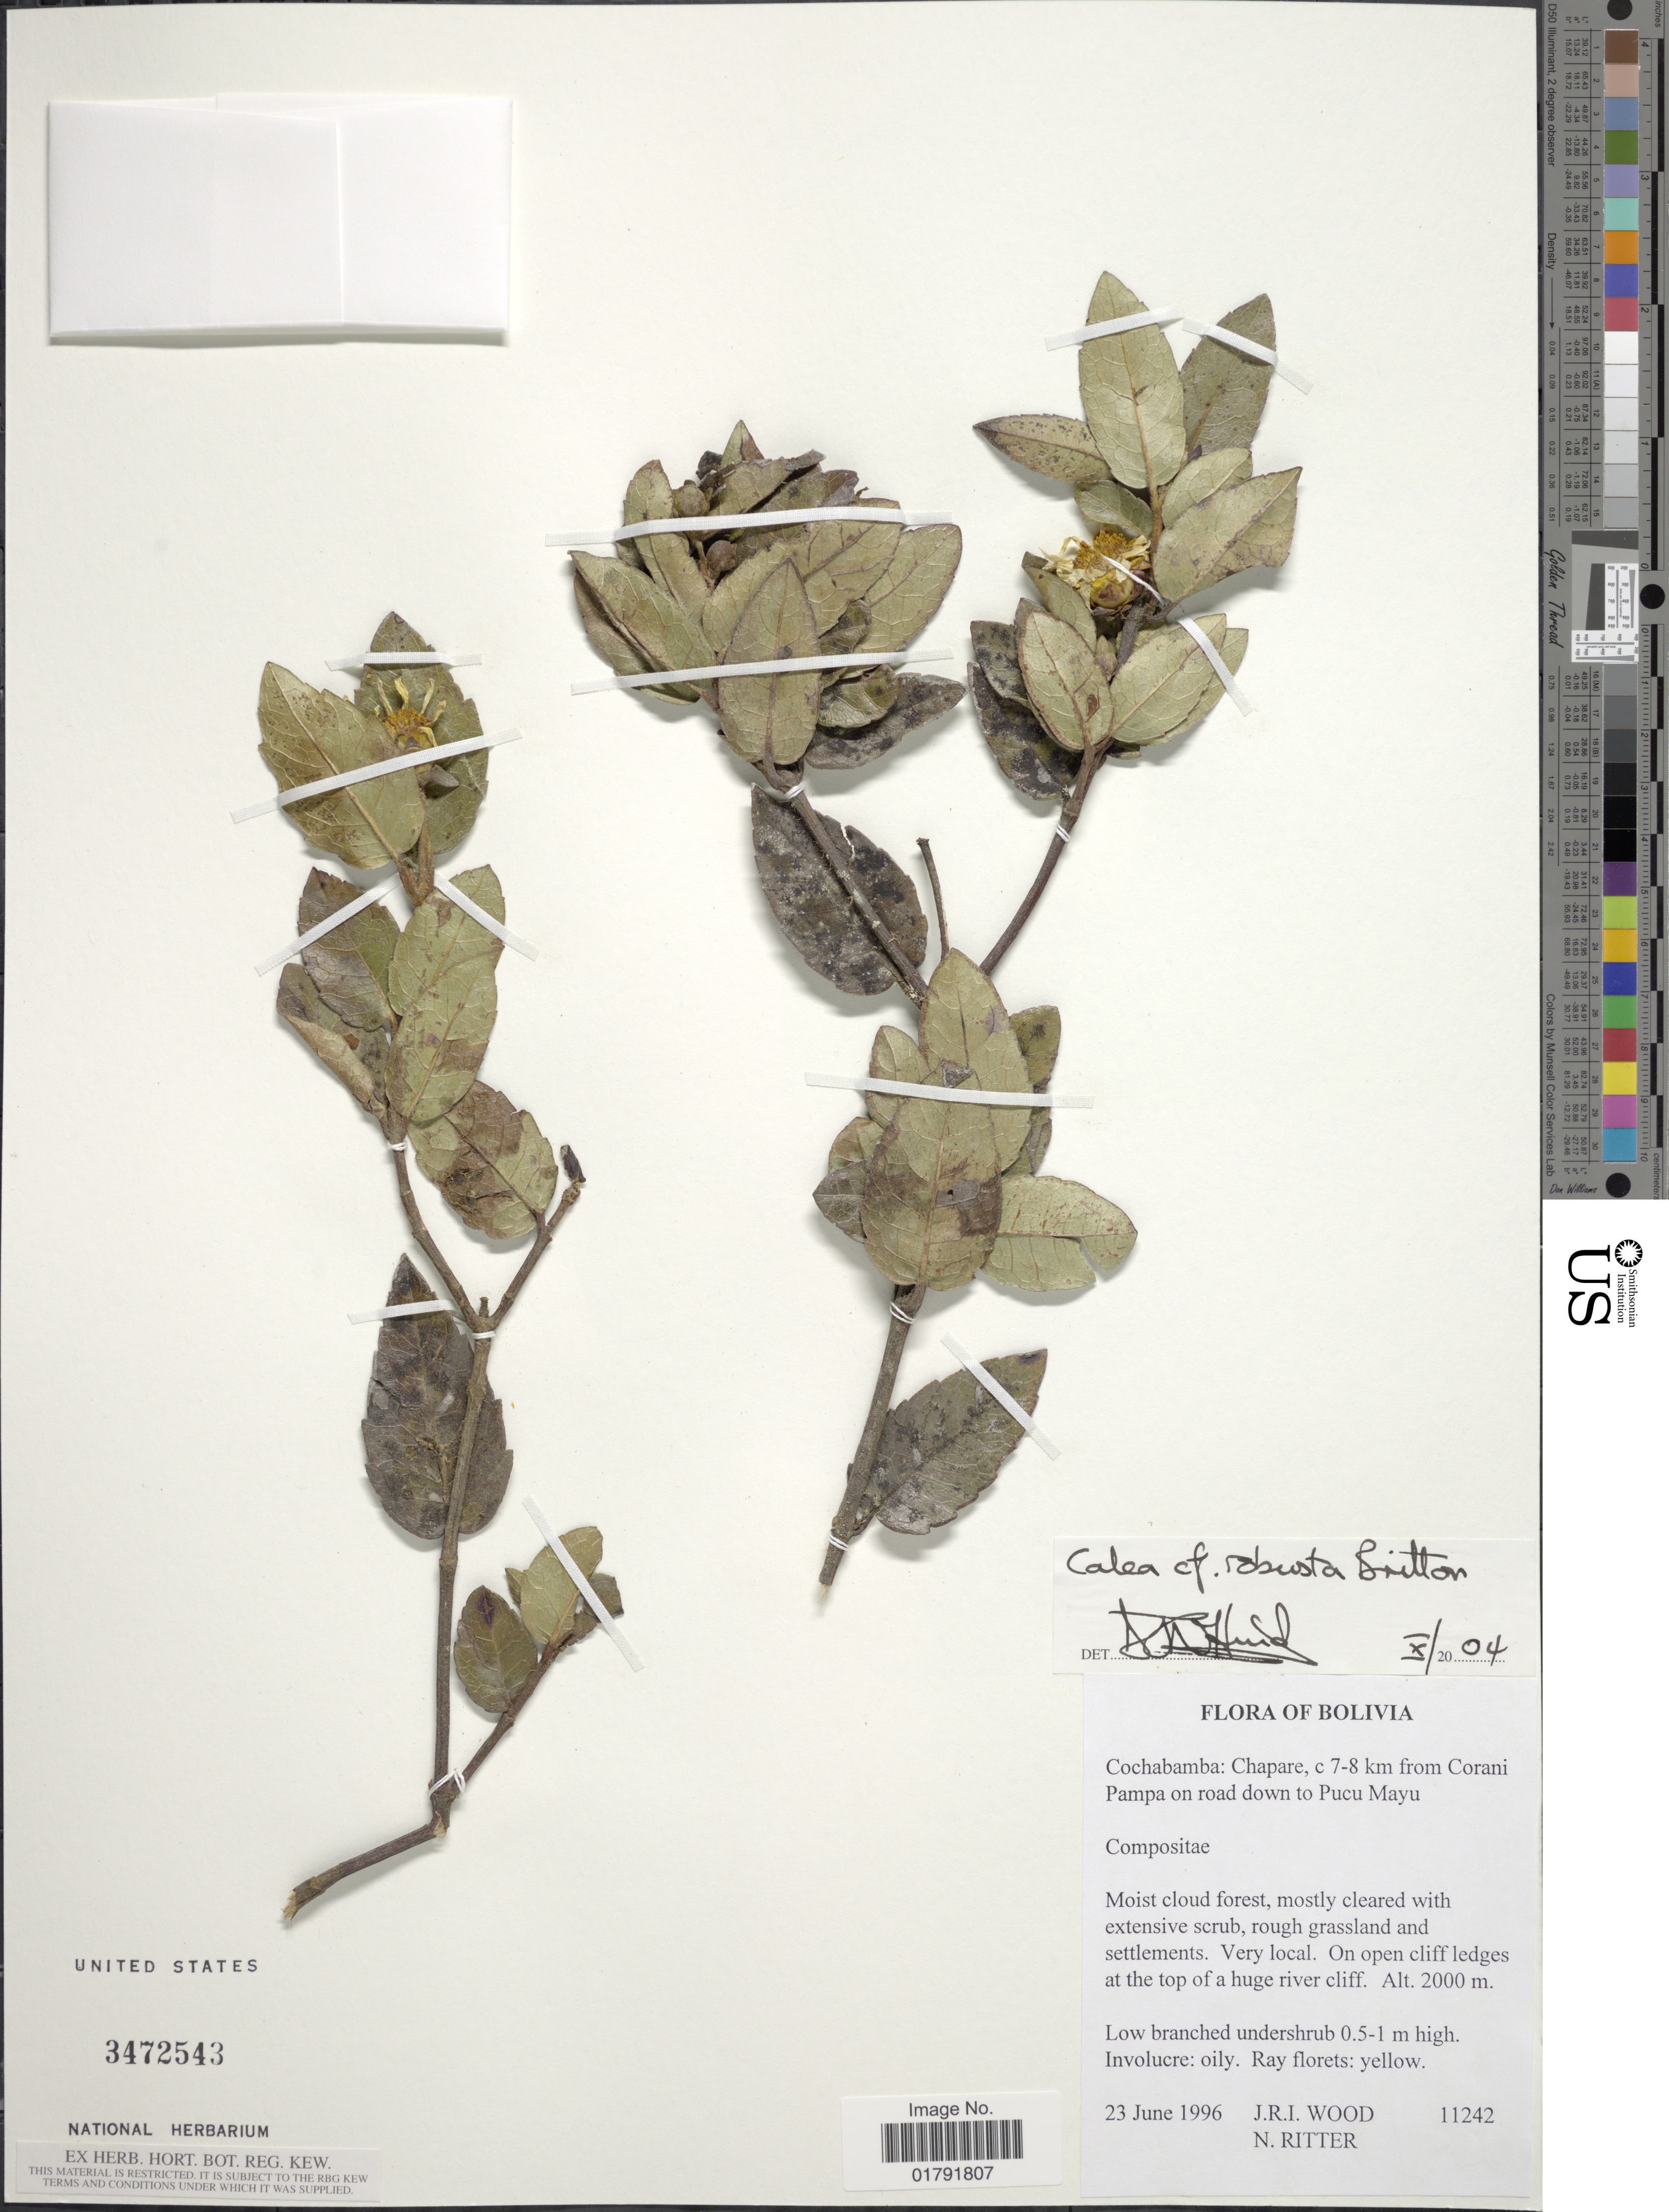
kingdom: Plantae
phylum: Tracheophyta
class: Magnoliopsida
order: Asterales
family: Asteraceae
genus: Calea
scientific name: Calea coriacea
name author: DC.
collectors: J. R. I. Wood & N. Ritter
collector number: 11242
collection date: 1996-06-23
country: Bolivia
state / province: Cochabamba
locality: Chapare, c 7-8 km from Corani Pampa on road down to Pucu Mayu, on open cliff edges at the top of a huge river cliff.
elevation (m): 2000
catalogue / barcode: US 3472543